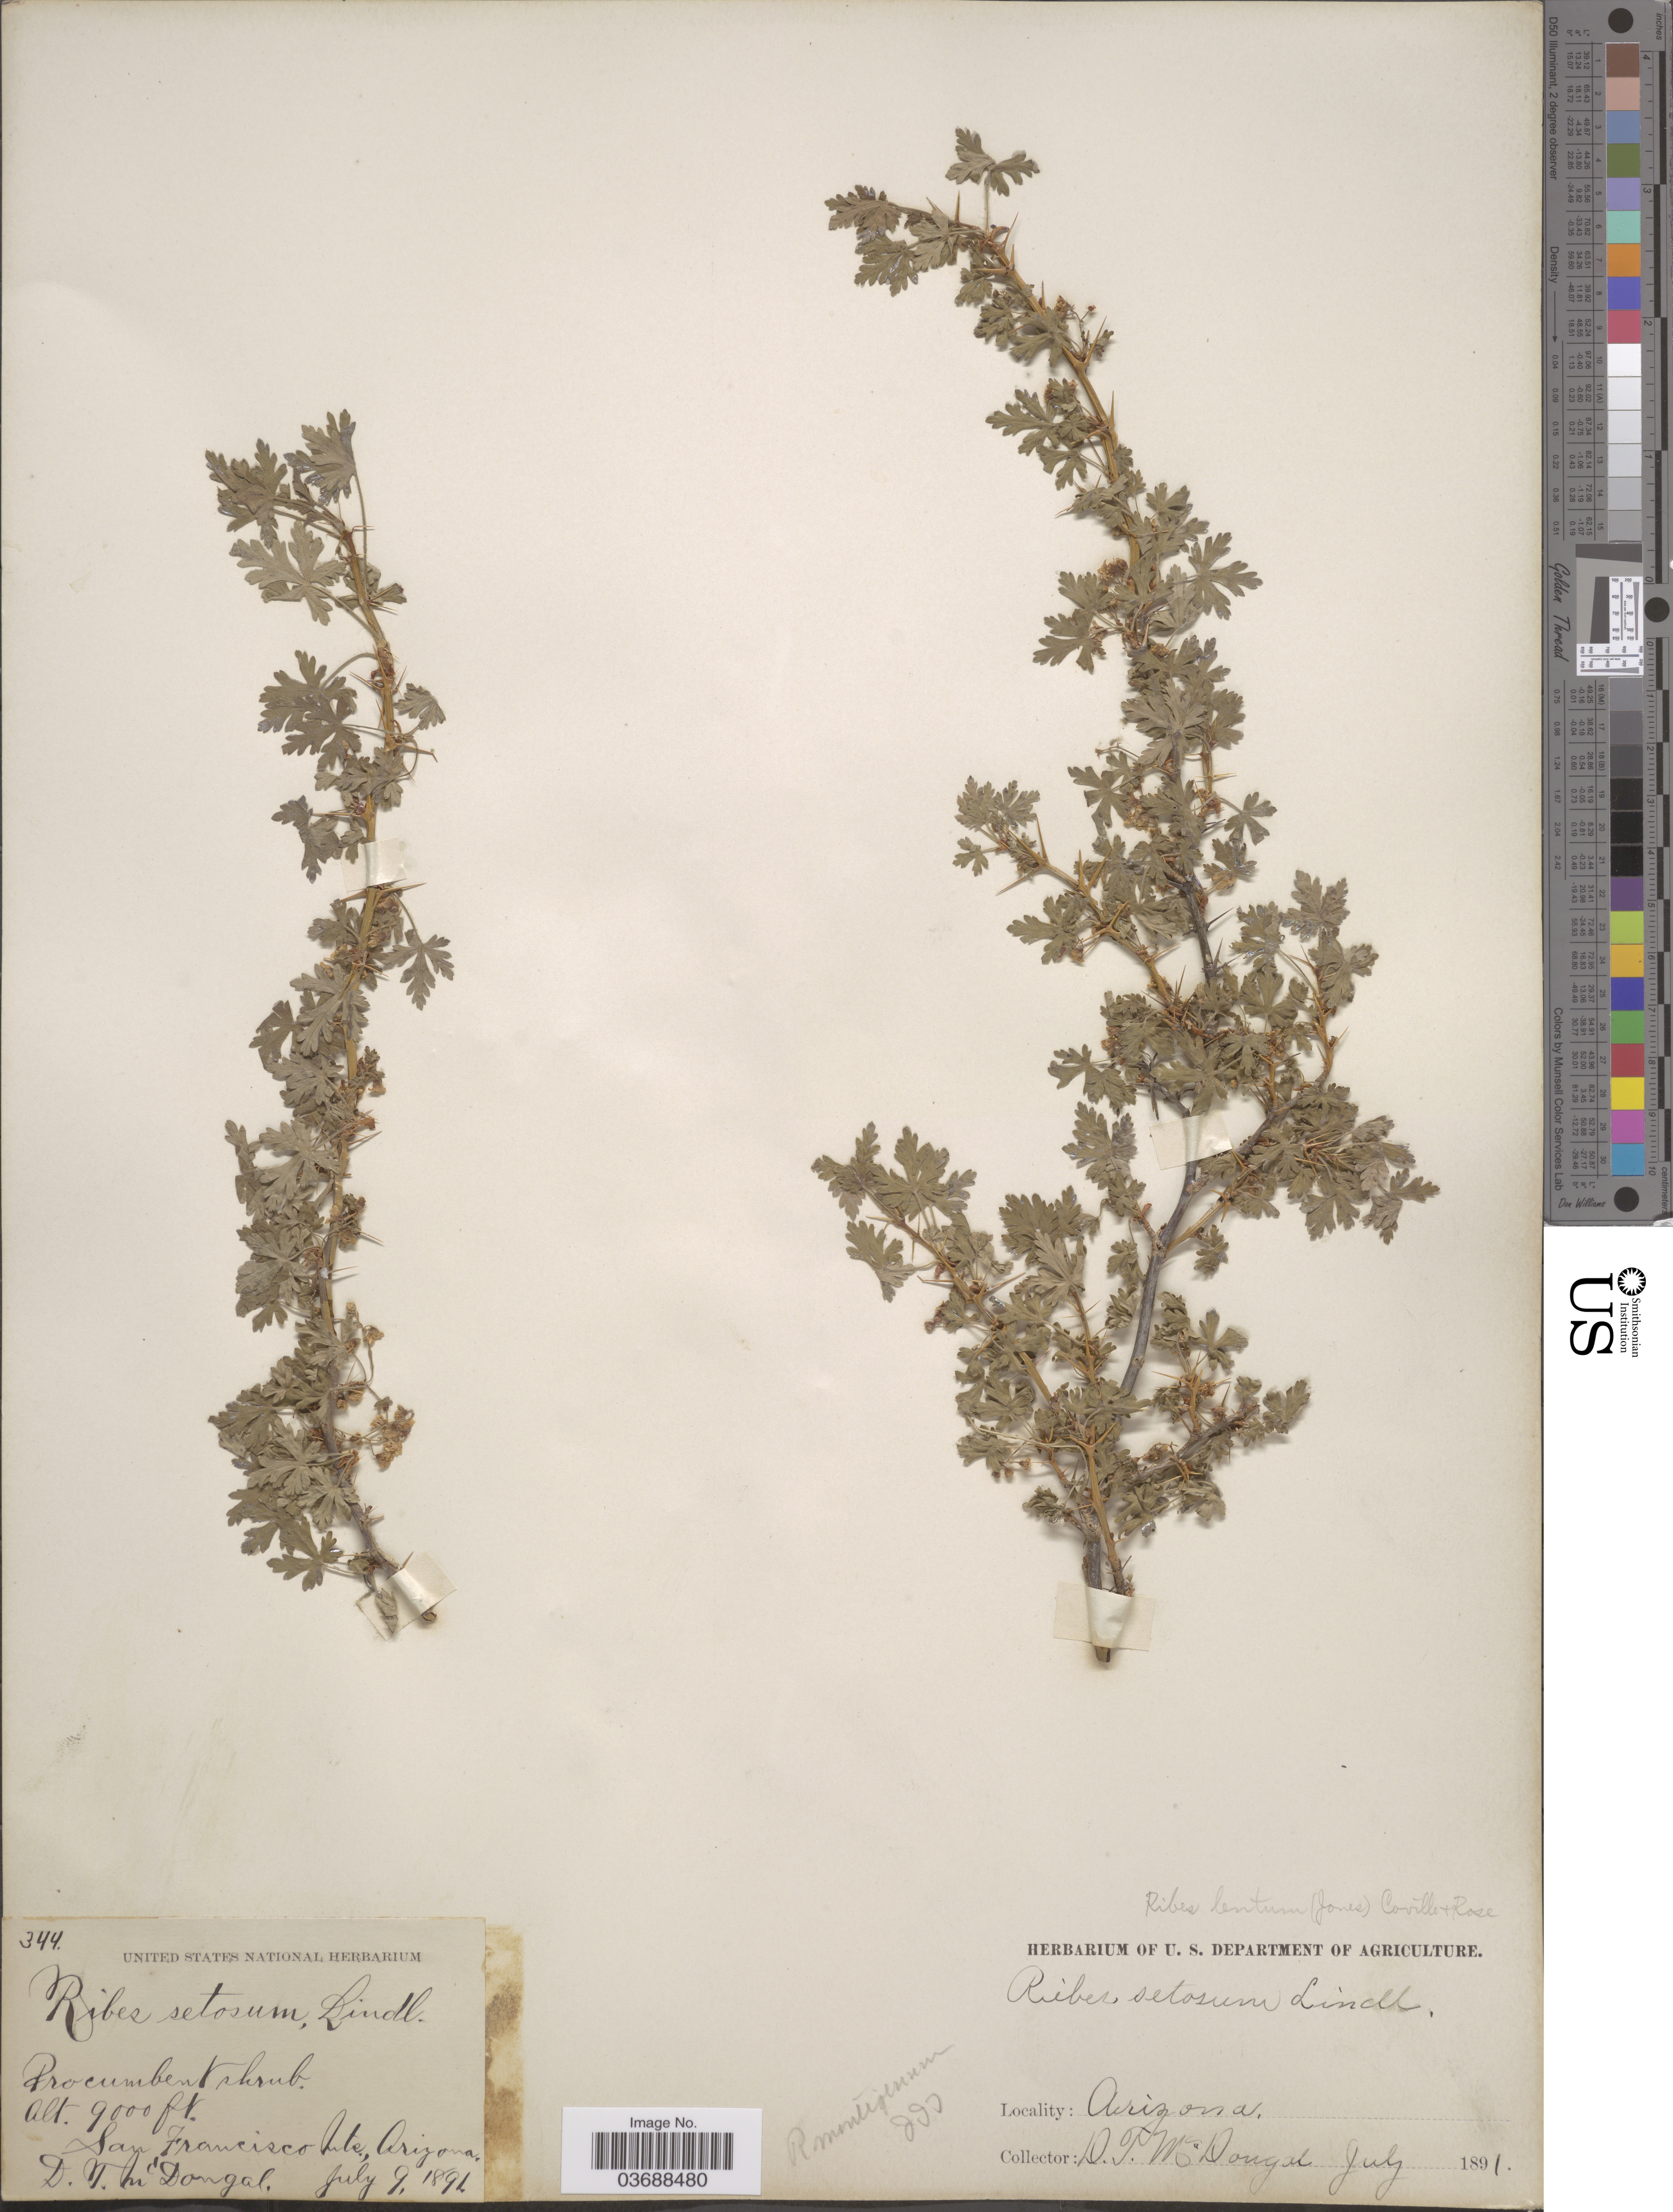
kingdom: Plantae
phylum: Tracheophyta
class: Magnoliopsida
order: Saxifragales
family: Grossulariaceae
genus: Ribes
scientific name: Ribes montigenum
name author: McClatchie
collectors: D. McDougal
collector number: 344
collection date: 1891-07-09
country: United States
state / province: Arizona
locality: San Francisco Mts.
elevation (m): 2743